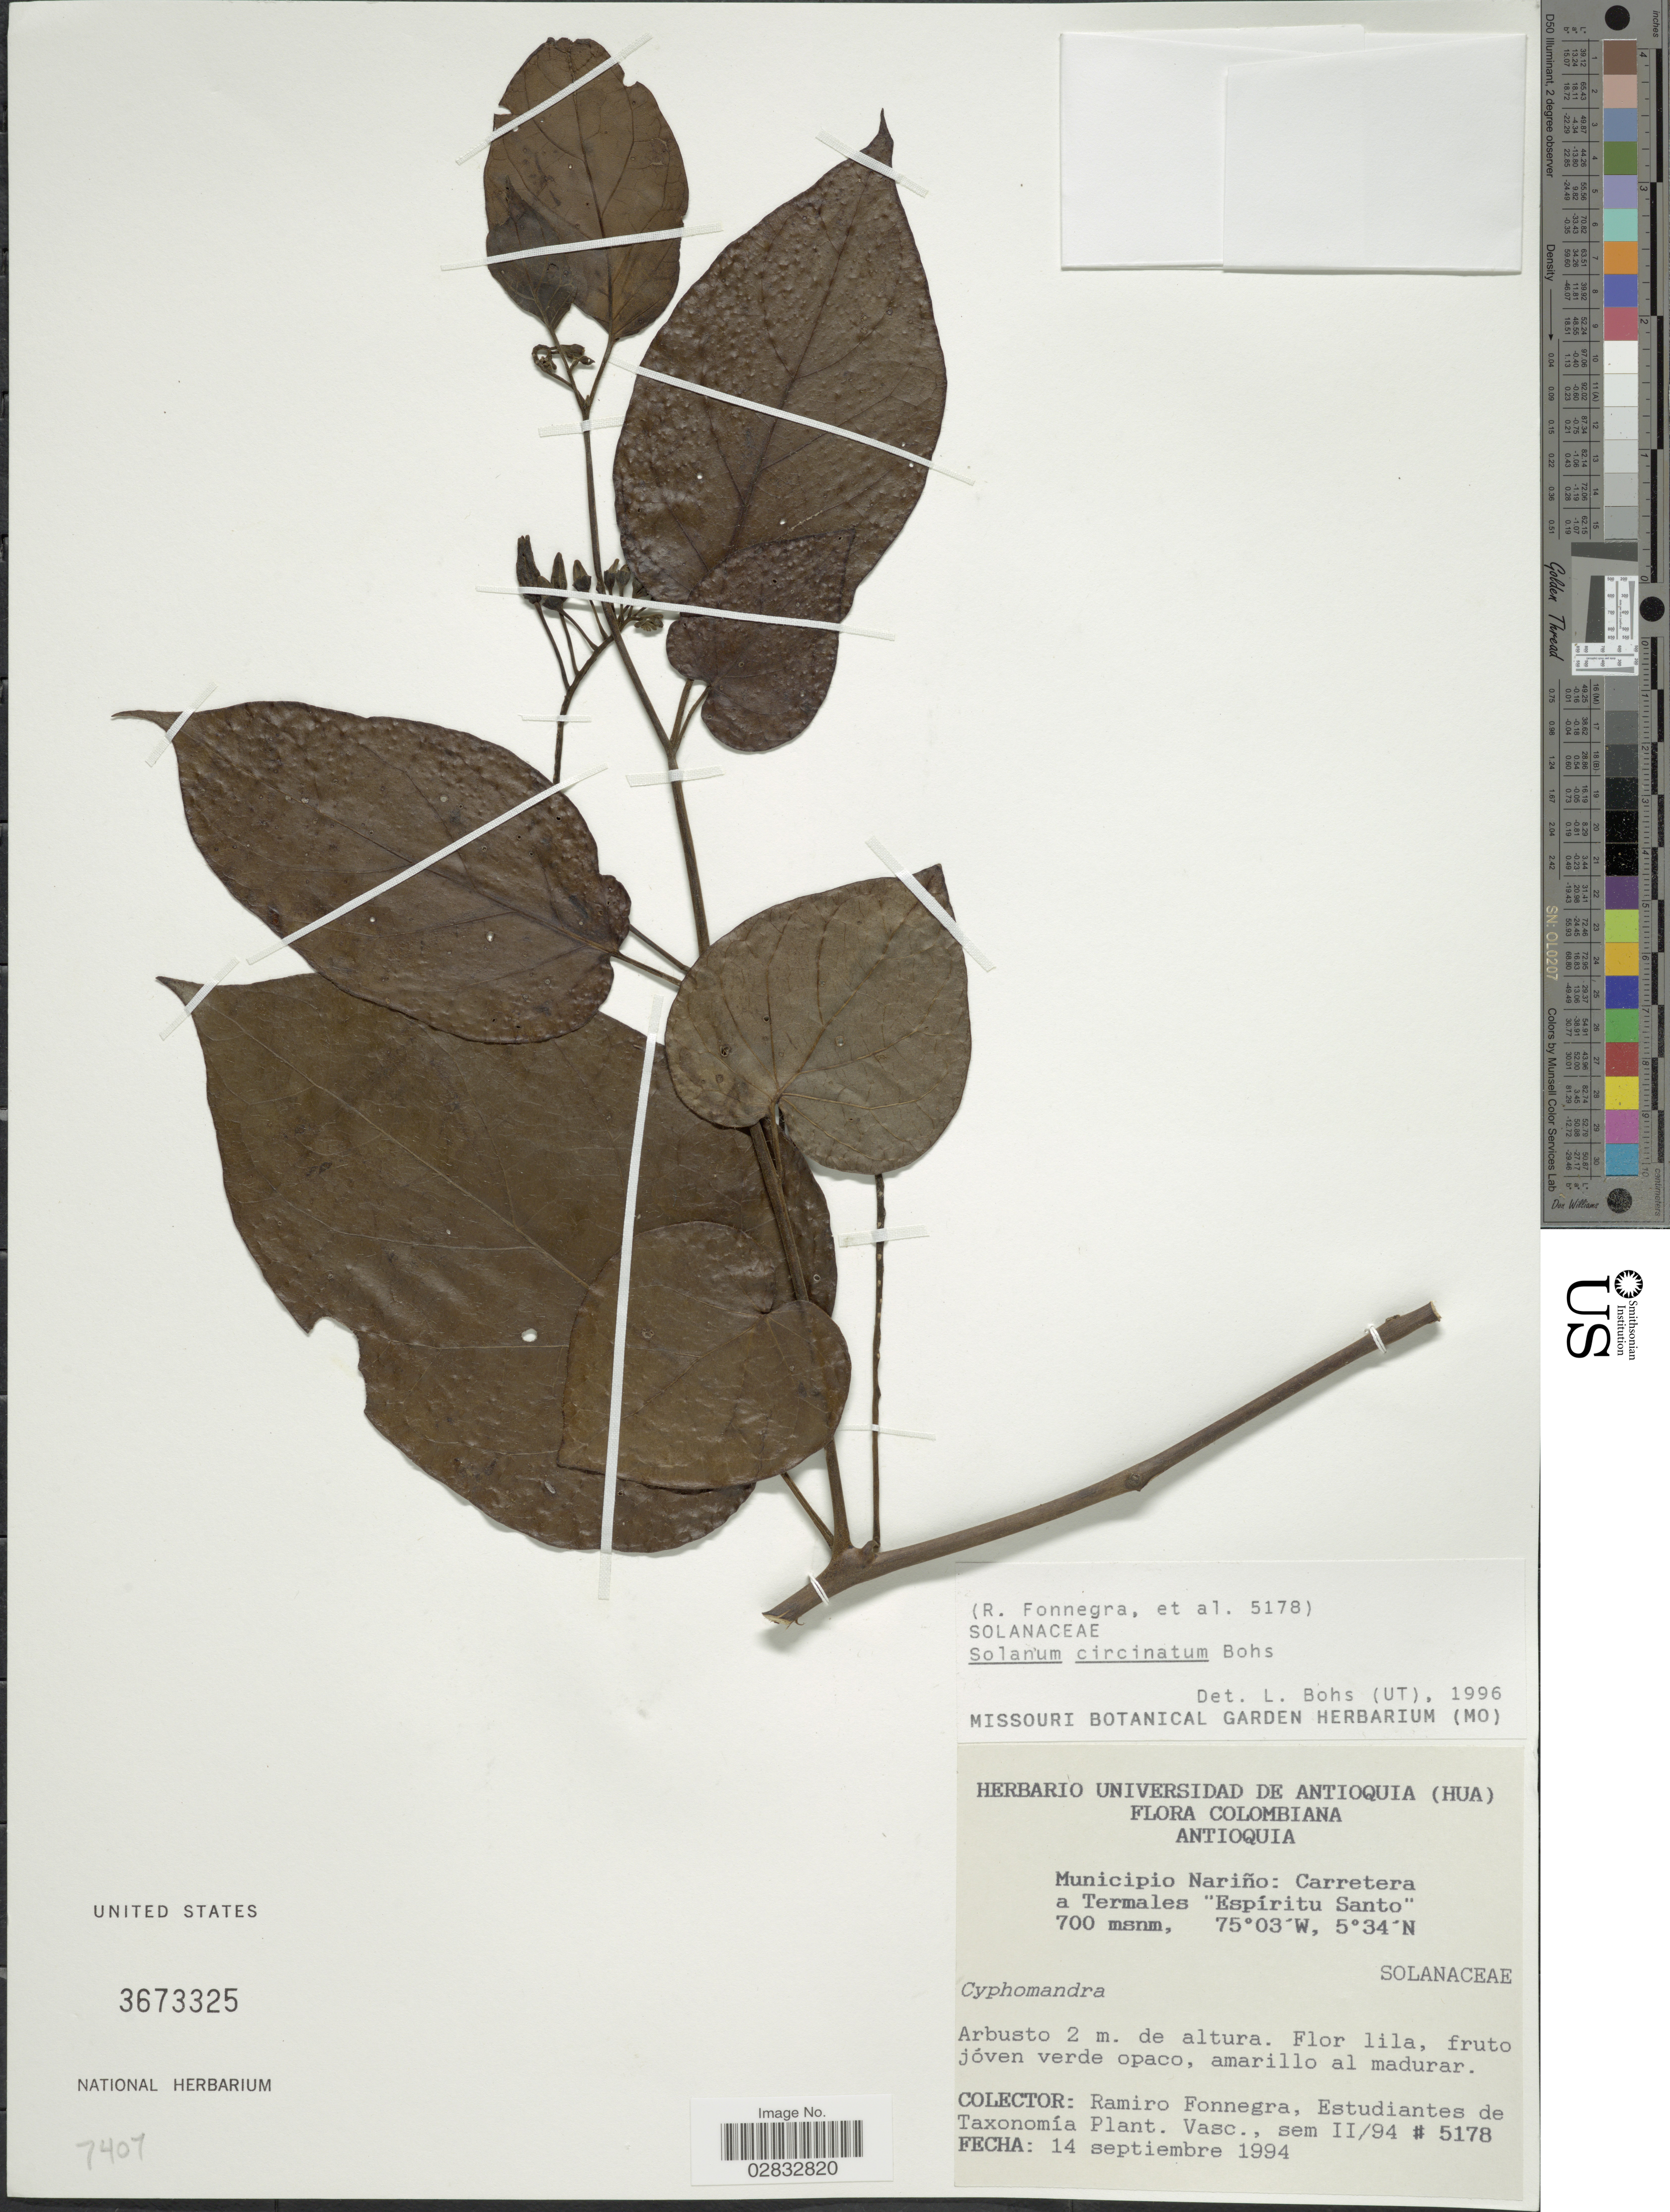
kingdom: Plantae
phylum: Tracheophyta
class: Magnoliopsida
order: Solanales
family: Solanaceae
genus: Solanum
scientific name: Solanum circinatum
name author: Bohs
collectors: R. Fonnegra G. & Estudiantes de Taxonomía de Plant. Vasculares sem., II/94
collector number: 5178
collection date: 1994-09-14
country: Colombia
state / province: Antioquia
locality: Municipio Nariño: Carretera a Termales "Espíritu Santo"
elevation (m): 700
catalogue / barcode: US 3673325